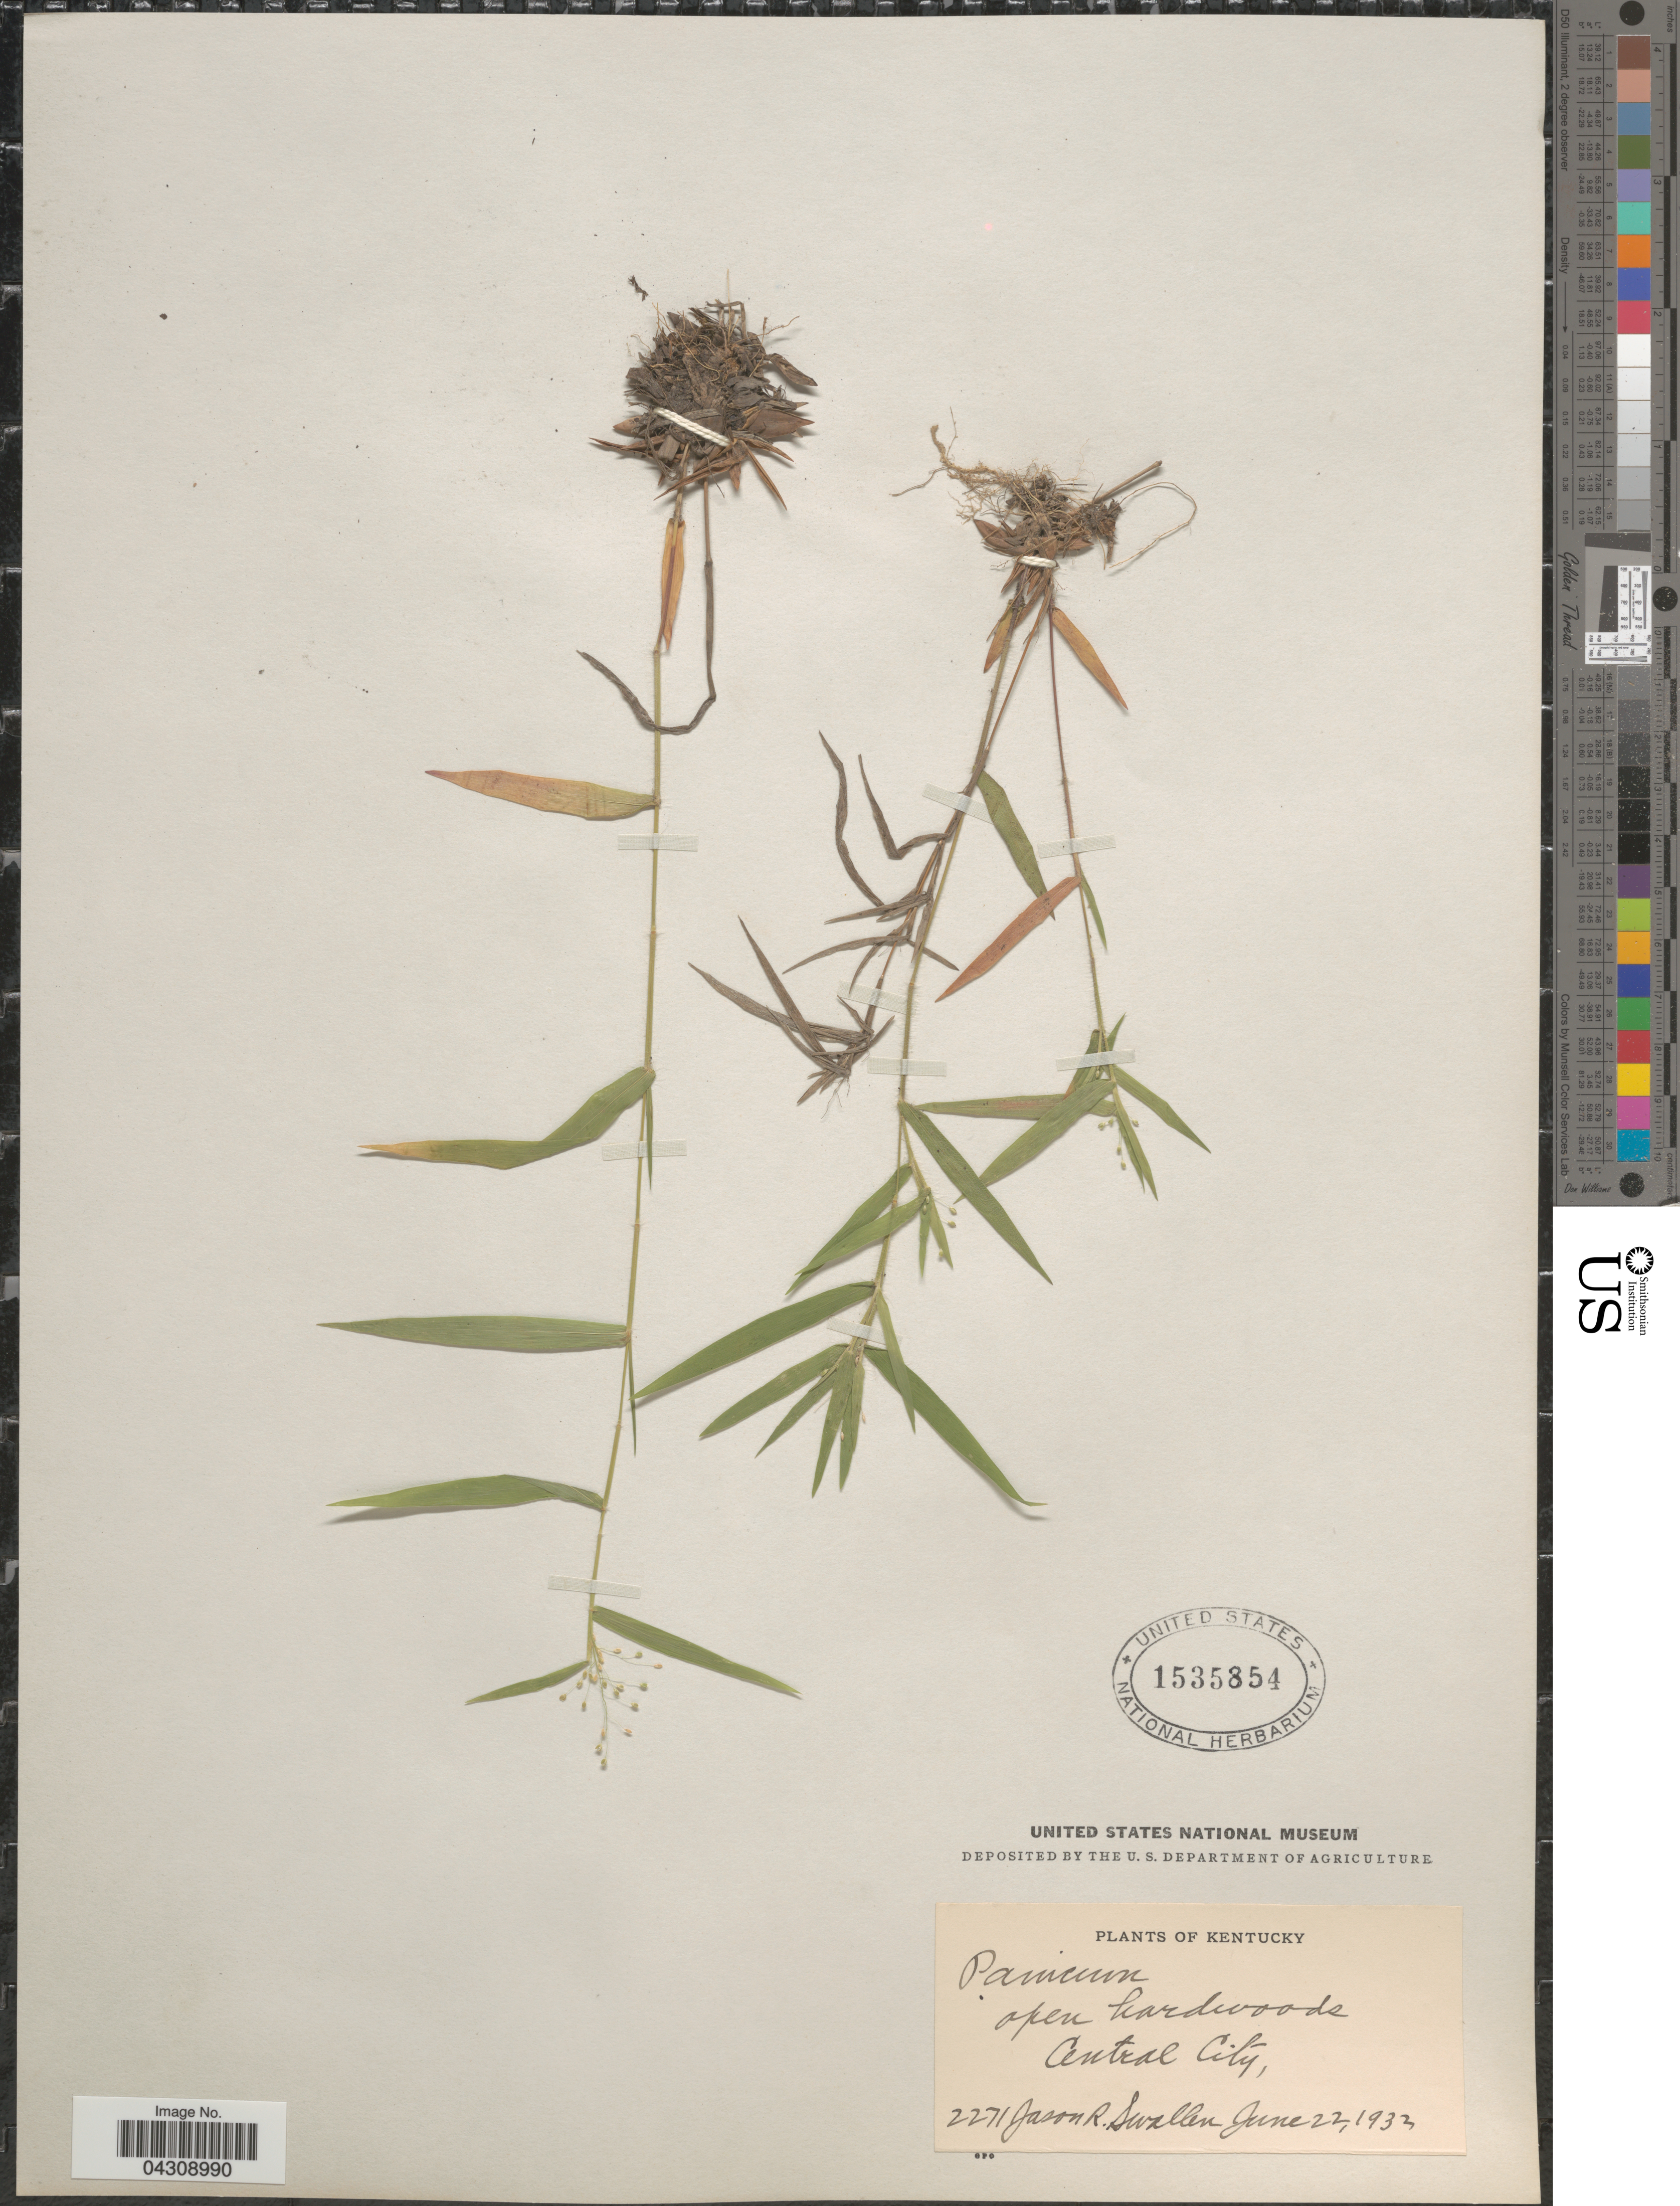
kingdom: Plantae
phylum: Tracheophyta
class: Liliopsida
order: Poales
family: Poaceae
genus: Dichanthelium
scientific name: Dichanthelium acuminatum var. acuminatum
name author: (Sw.) Gould & C.A. Clark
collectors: J. R. Swallen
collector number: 2271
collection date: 1933-06-22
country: United States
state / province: Kentucky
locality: Central City.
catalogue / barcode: US 1535854